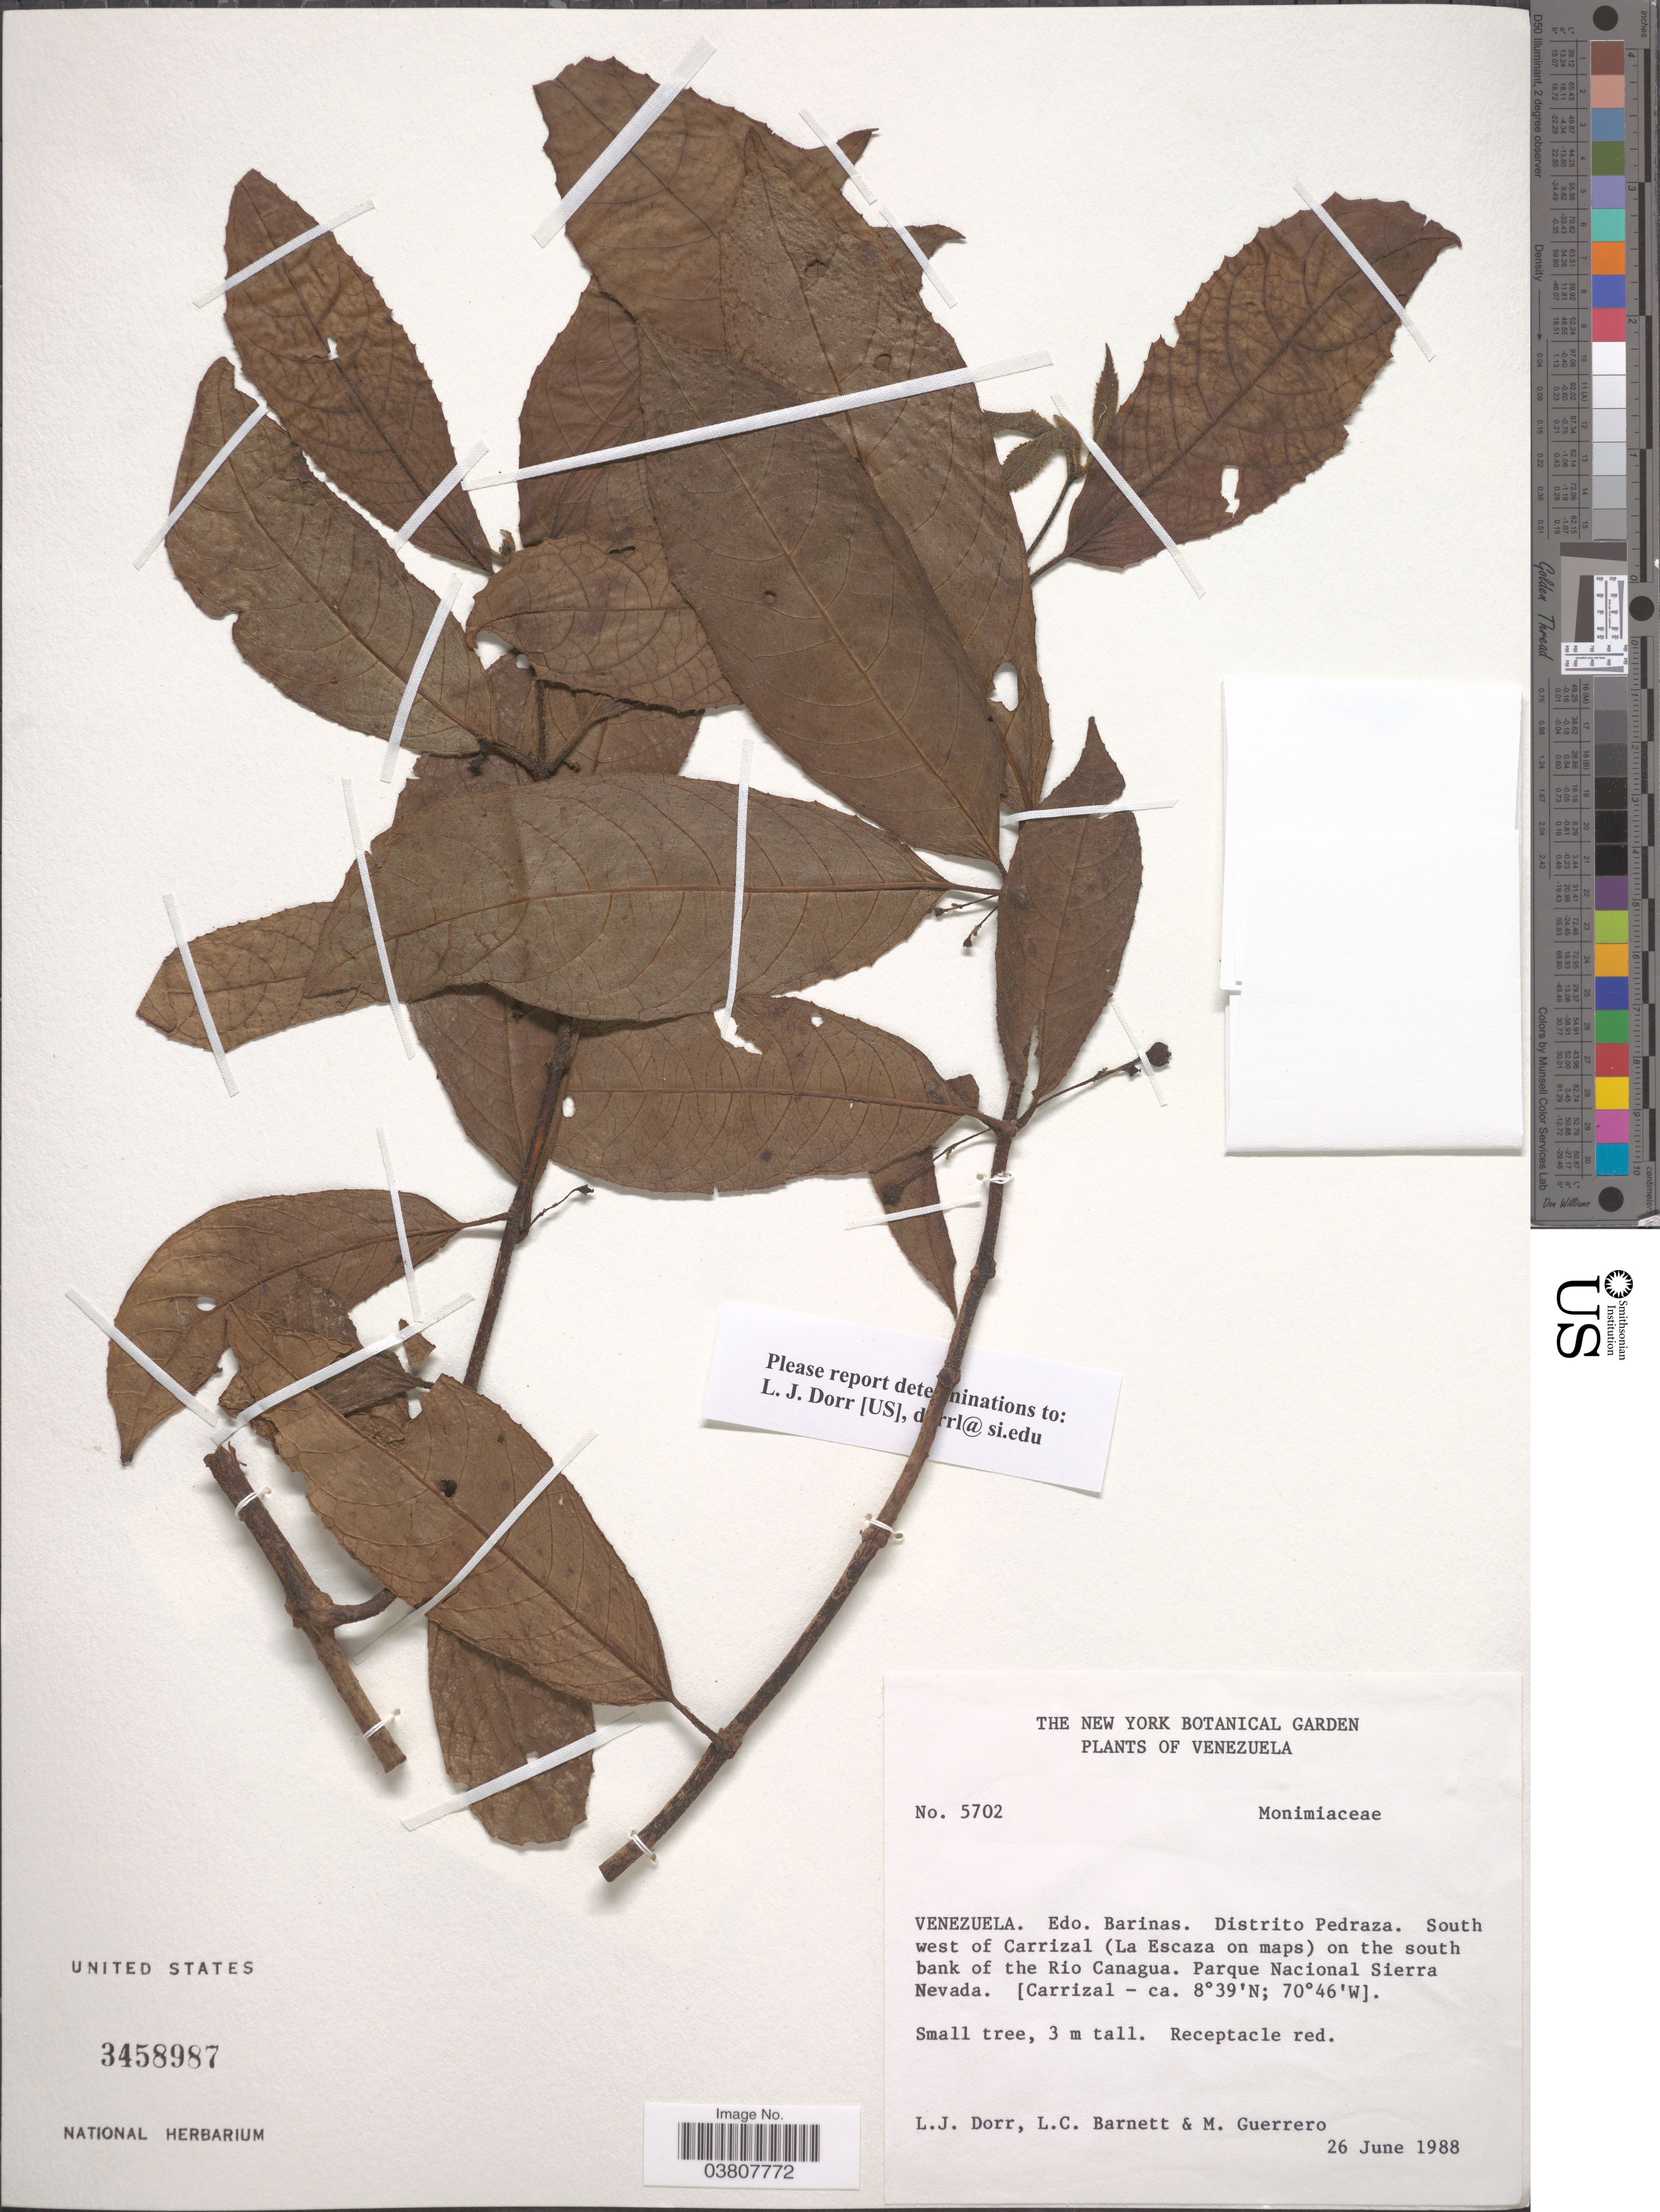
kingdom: Plantae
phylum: Tracheophyta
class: Magnoliopsida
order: Laurales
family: Siparunaceae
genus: Siparuna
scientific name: Siparuna sp.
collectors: L. J. Dorr, L. C. Barnett & M. Guerrero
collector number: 5702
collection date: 1988-06-26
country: Venezuela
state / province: Barinas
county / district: Pedraza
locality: SW of Carrizal (La Escaza on maps) on the south bank of the Rio Canagua. Parque Nacional Sierra Nevada.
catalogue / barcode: US 3458987